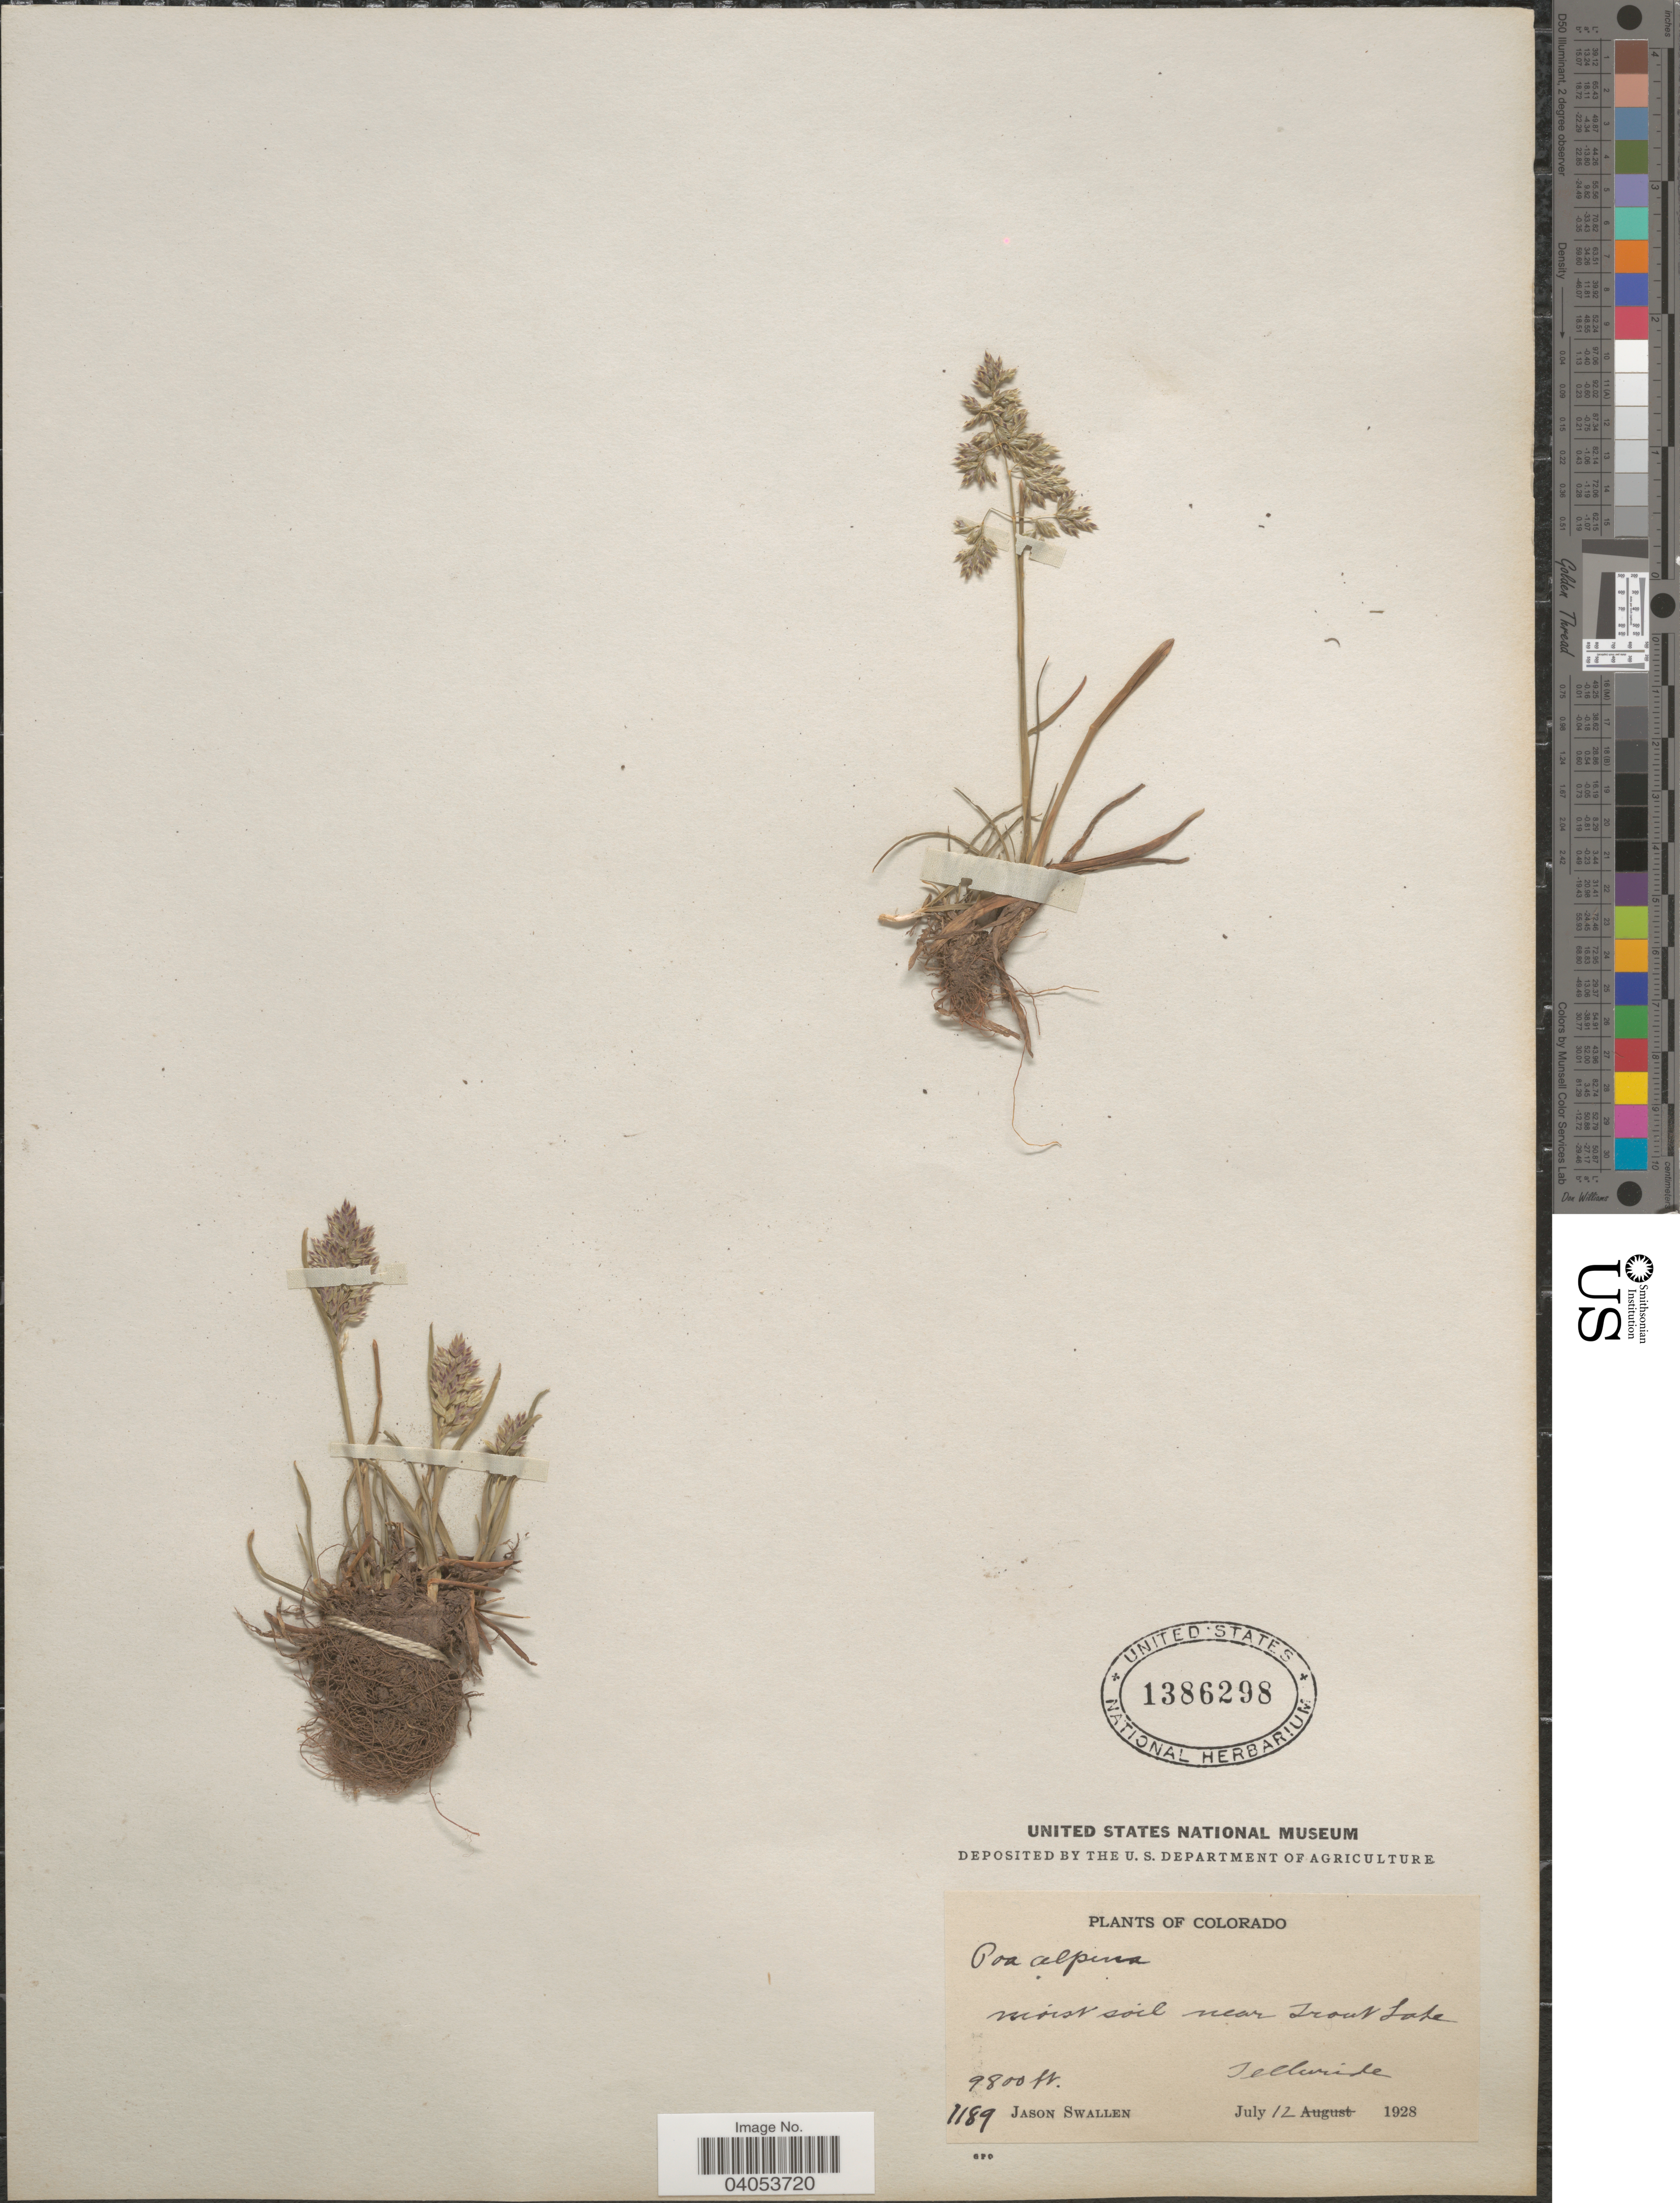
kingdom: Plantae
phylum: Tracheophyta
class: Liliopsida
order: Poales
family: Poaceae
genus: Poa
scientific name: Poa alpina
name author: L.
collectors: J. R. Swallen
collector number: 1189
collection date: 1928-07-12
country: United States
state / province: Colorado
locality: Moist soil near Trout Lake. Telluride.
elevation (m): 2987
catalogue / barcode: US 1386298